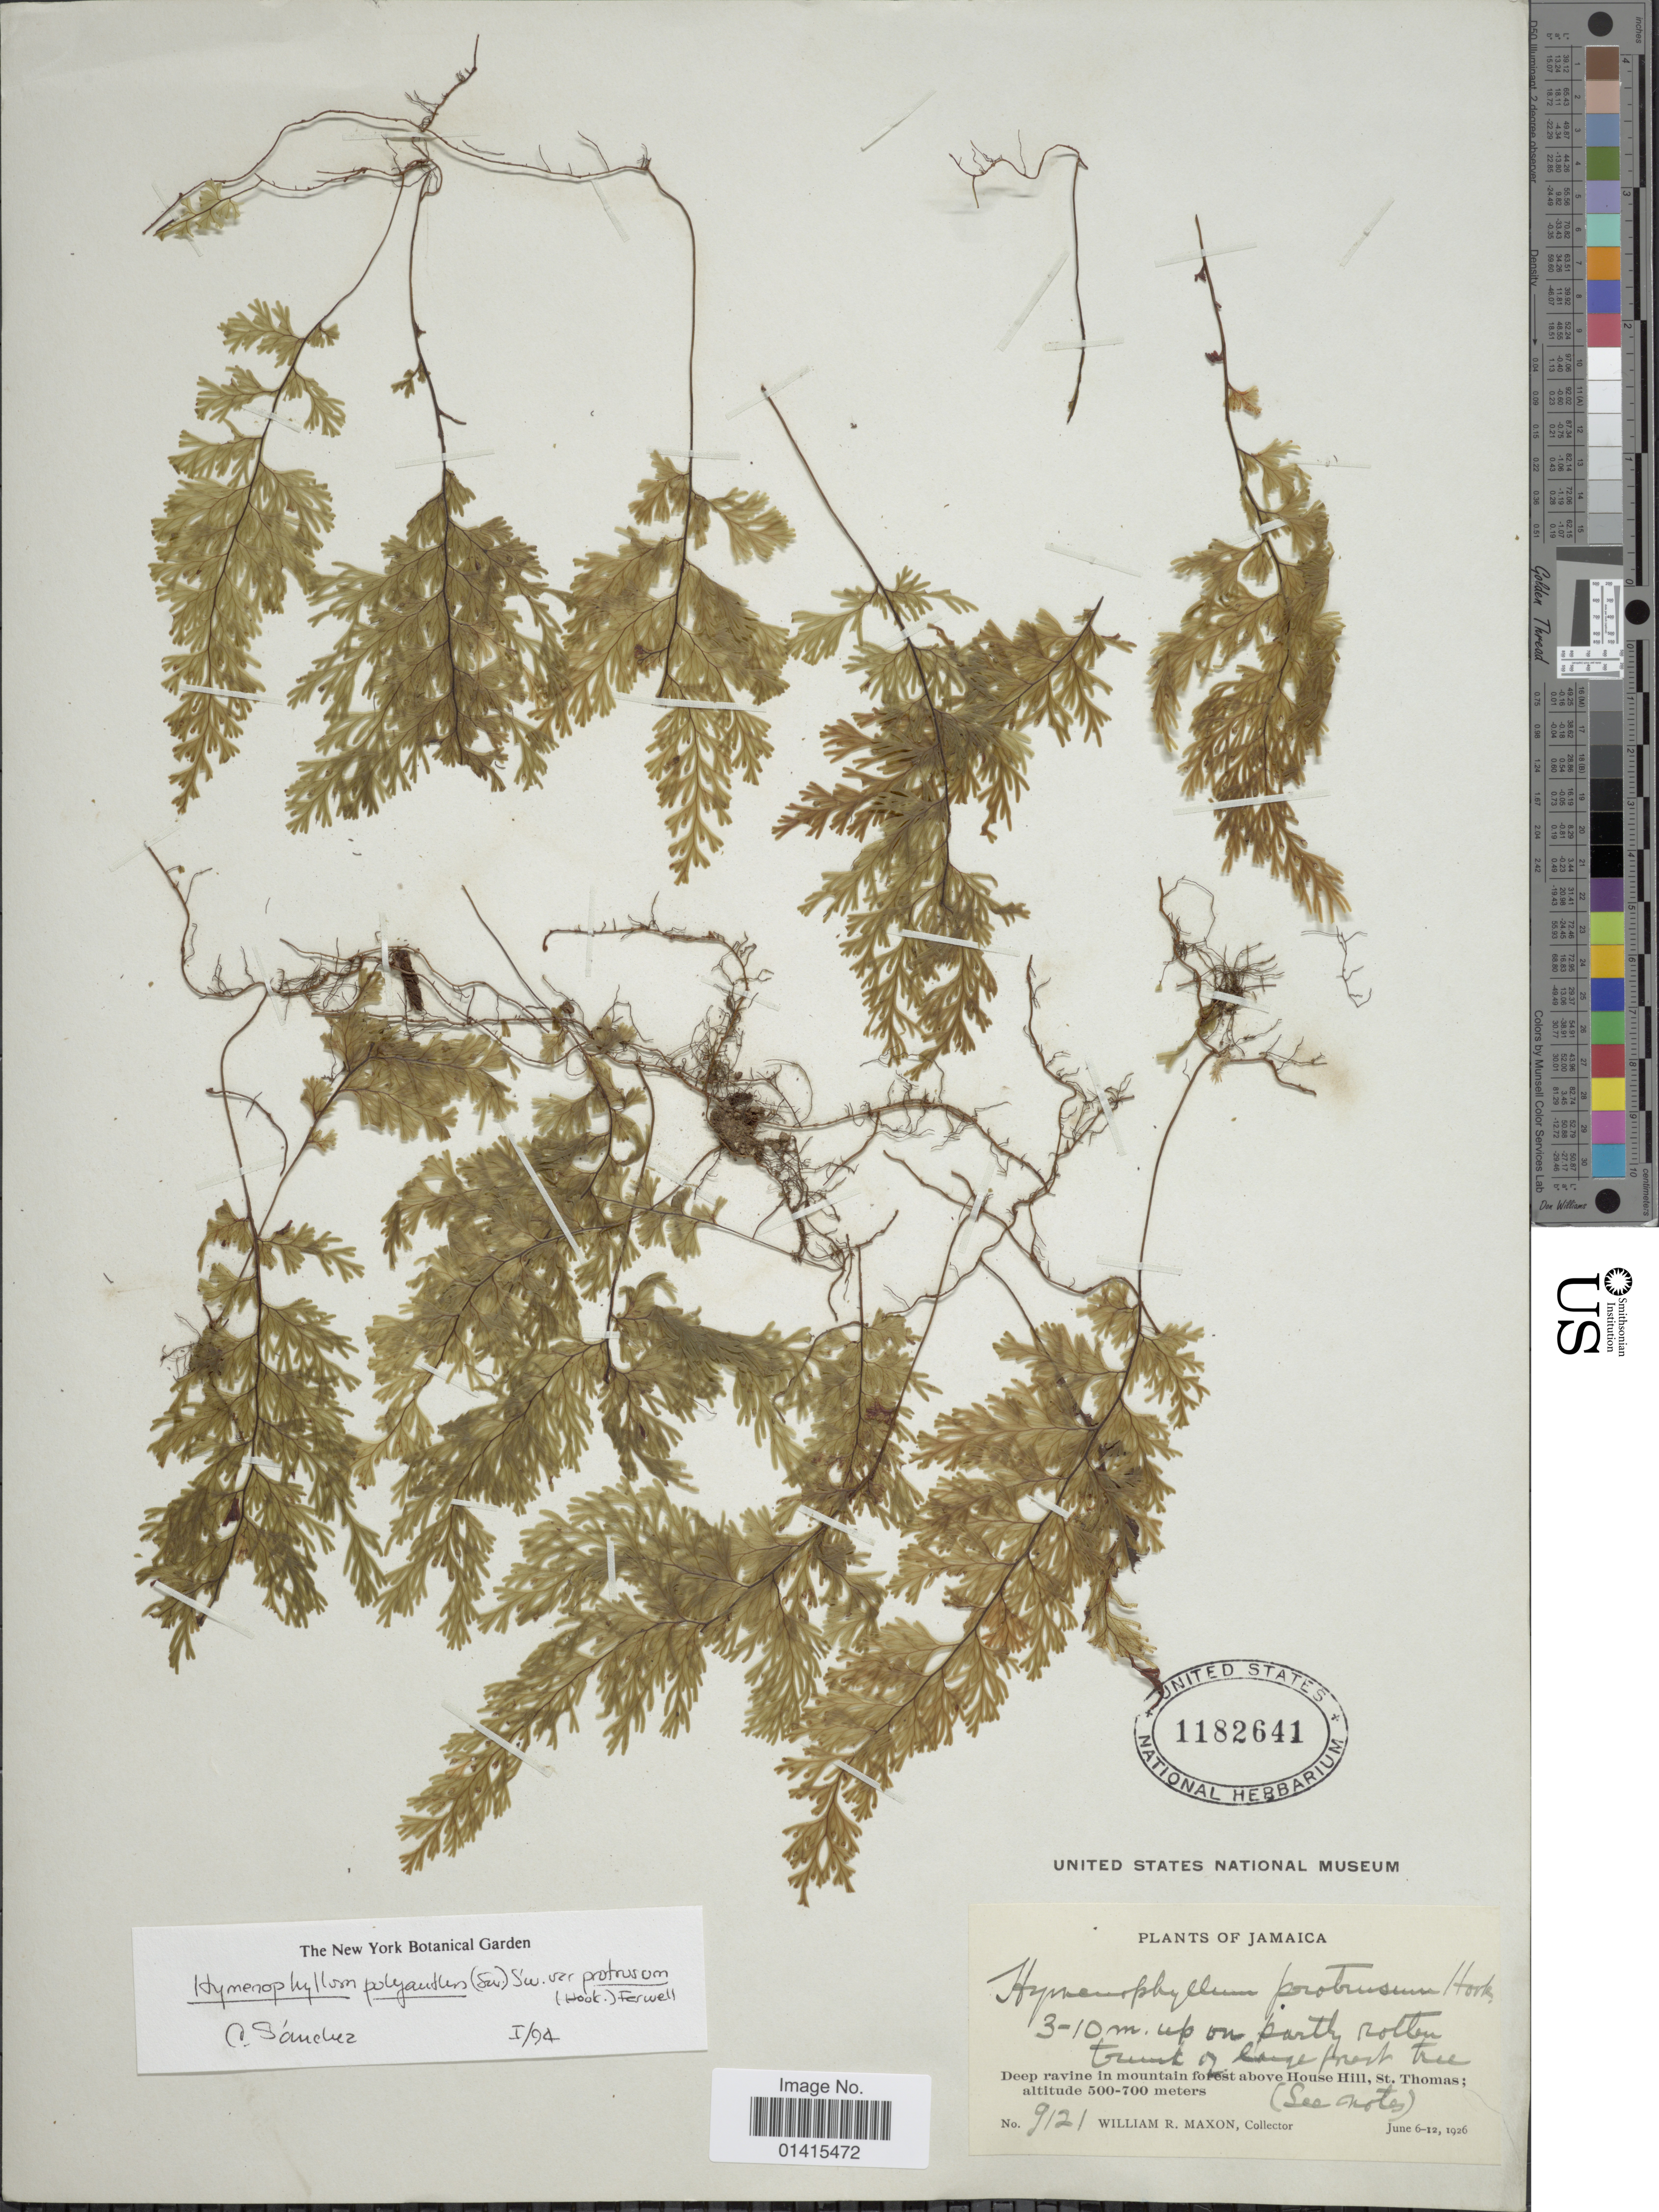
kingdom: Plantae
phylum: Tracheophyta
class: Polypodiopsida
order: Hymenophyllales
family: Hymenophyllaceae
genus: Hymenophyllum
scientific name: Hymenophyllum polyanthos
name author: (Sw.) Sw.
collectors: W. R. Maxon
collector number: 9121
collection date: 1926-06-06/1926-06-12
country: Jamaica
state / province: Saint Thomas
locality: Deep ravine in mountain forest above House Hill, St. Thomas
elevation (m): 500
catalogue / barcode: US 1182641